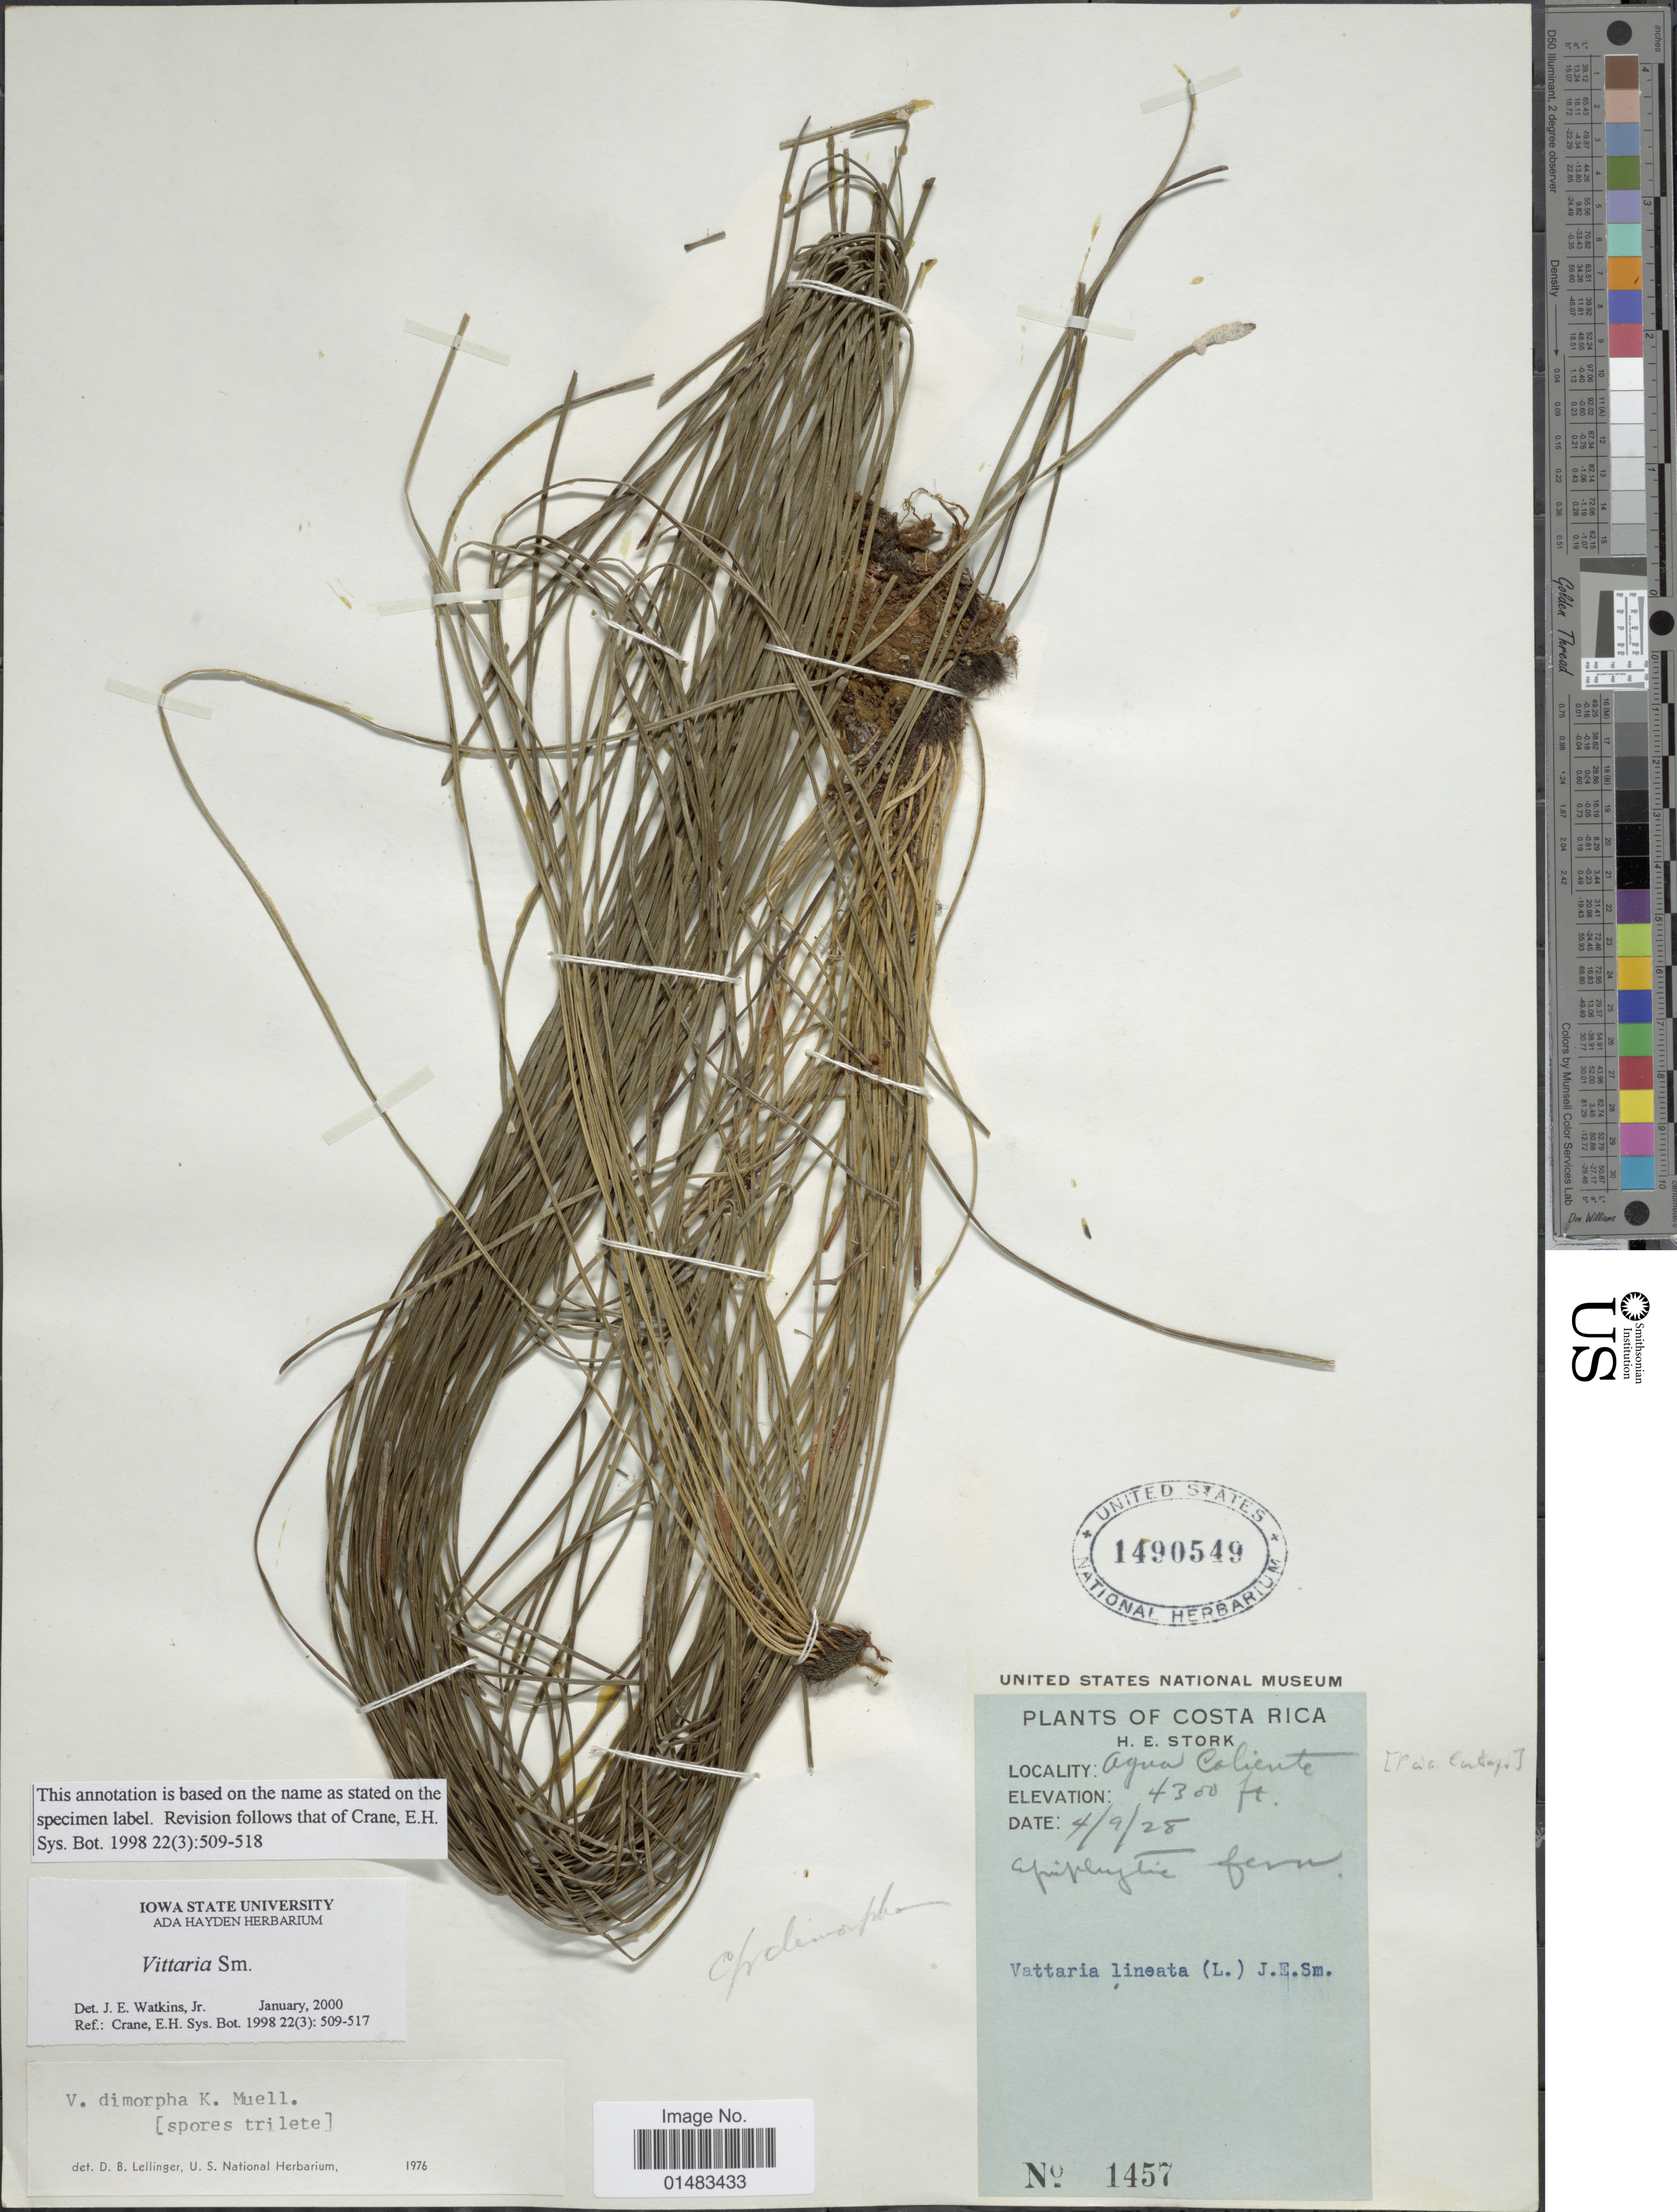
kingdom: Plantae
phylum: Tracheophyta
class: Polypodiopsida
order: Polypodiales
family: Pteridaceae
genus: Vittaria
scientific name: Vittaria dimorpha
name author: K. Müller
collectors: H. E. Stork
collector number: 1457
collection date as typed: Transcribed d/m/y: 4/9/28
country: Costa Rica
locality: Plants of Costa Rica, Agua Caliente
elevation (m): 1311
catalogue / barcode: US 1490549